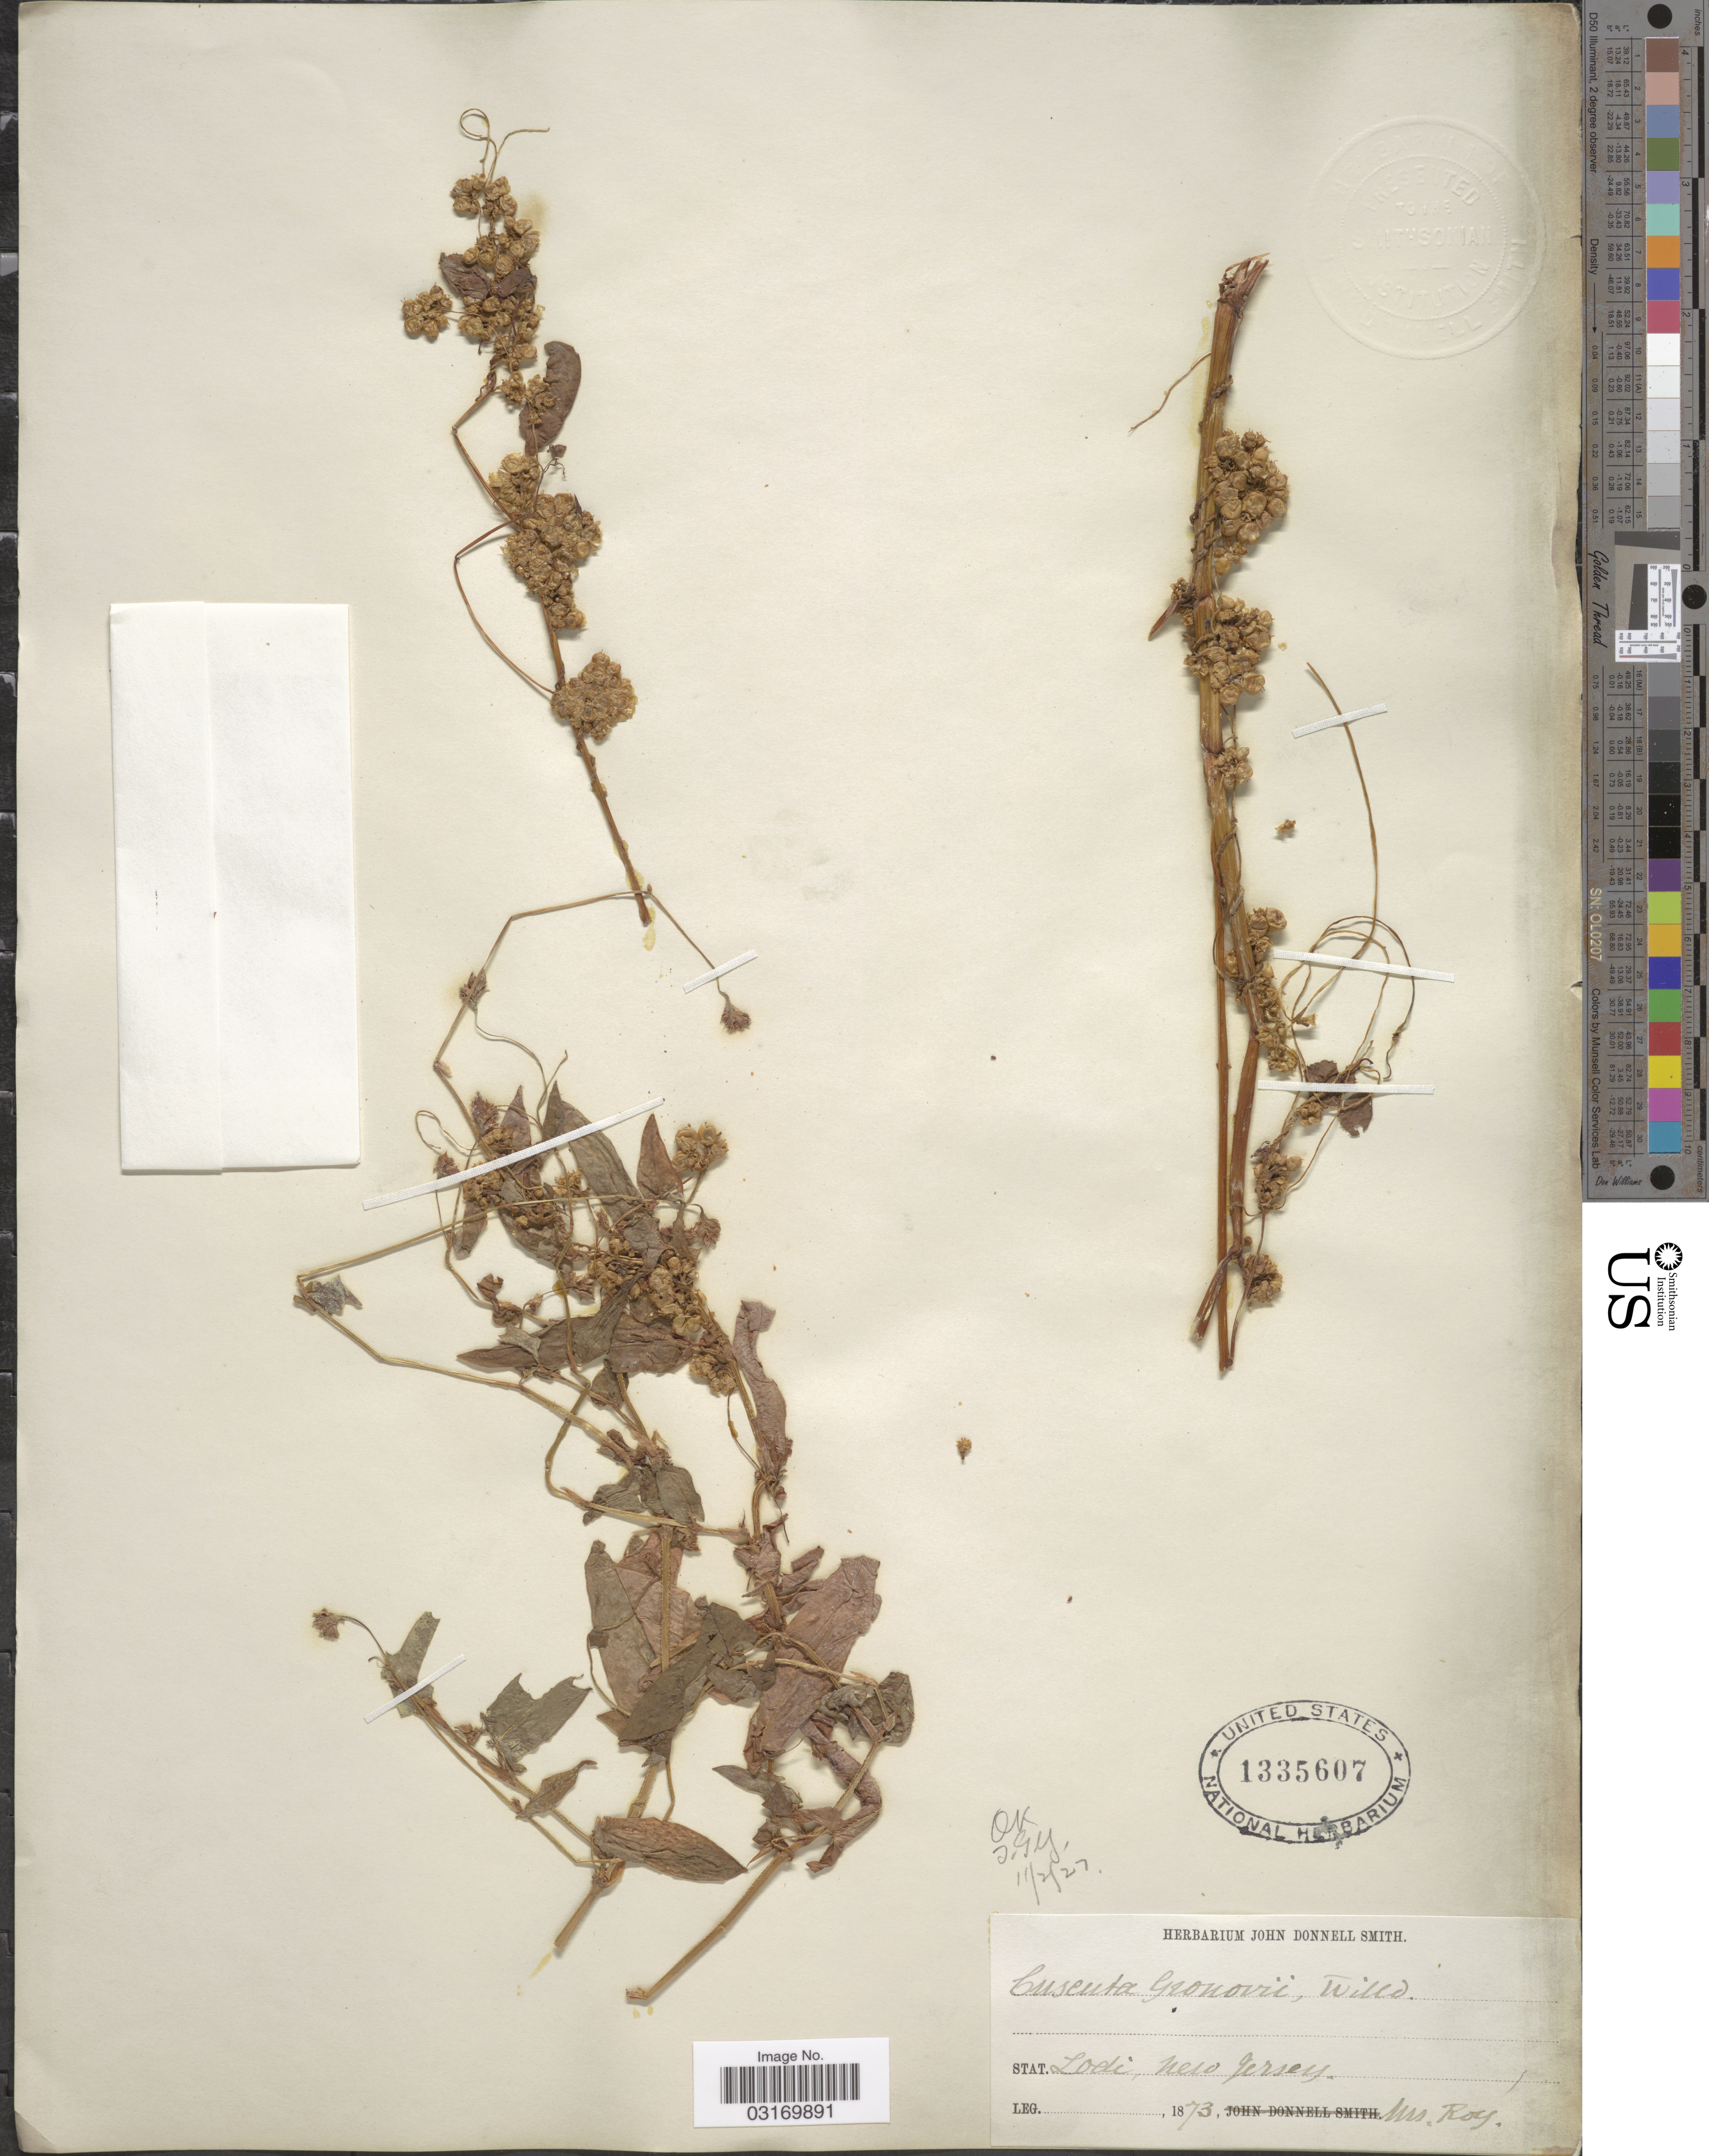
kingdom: Plantae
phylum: Tracheophyta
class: Magnoliopsida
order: Solanales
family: Convolvulaceae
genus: Cuscuta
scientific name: Cuscuta gronovii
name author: Willd. ex Schult.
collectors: Roy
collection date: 1873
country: United States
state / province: New Jersey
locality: Stat. Lodi.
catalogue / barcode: US 1335607